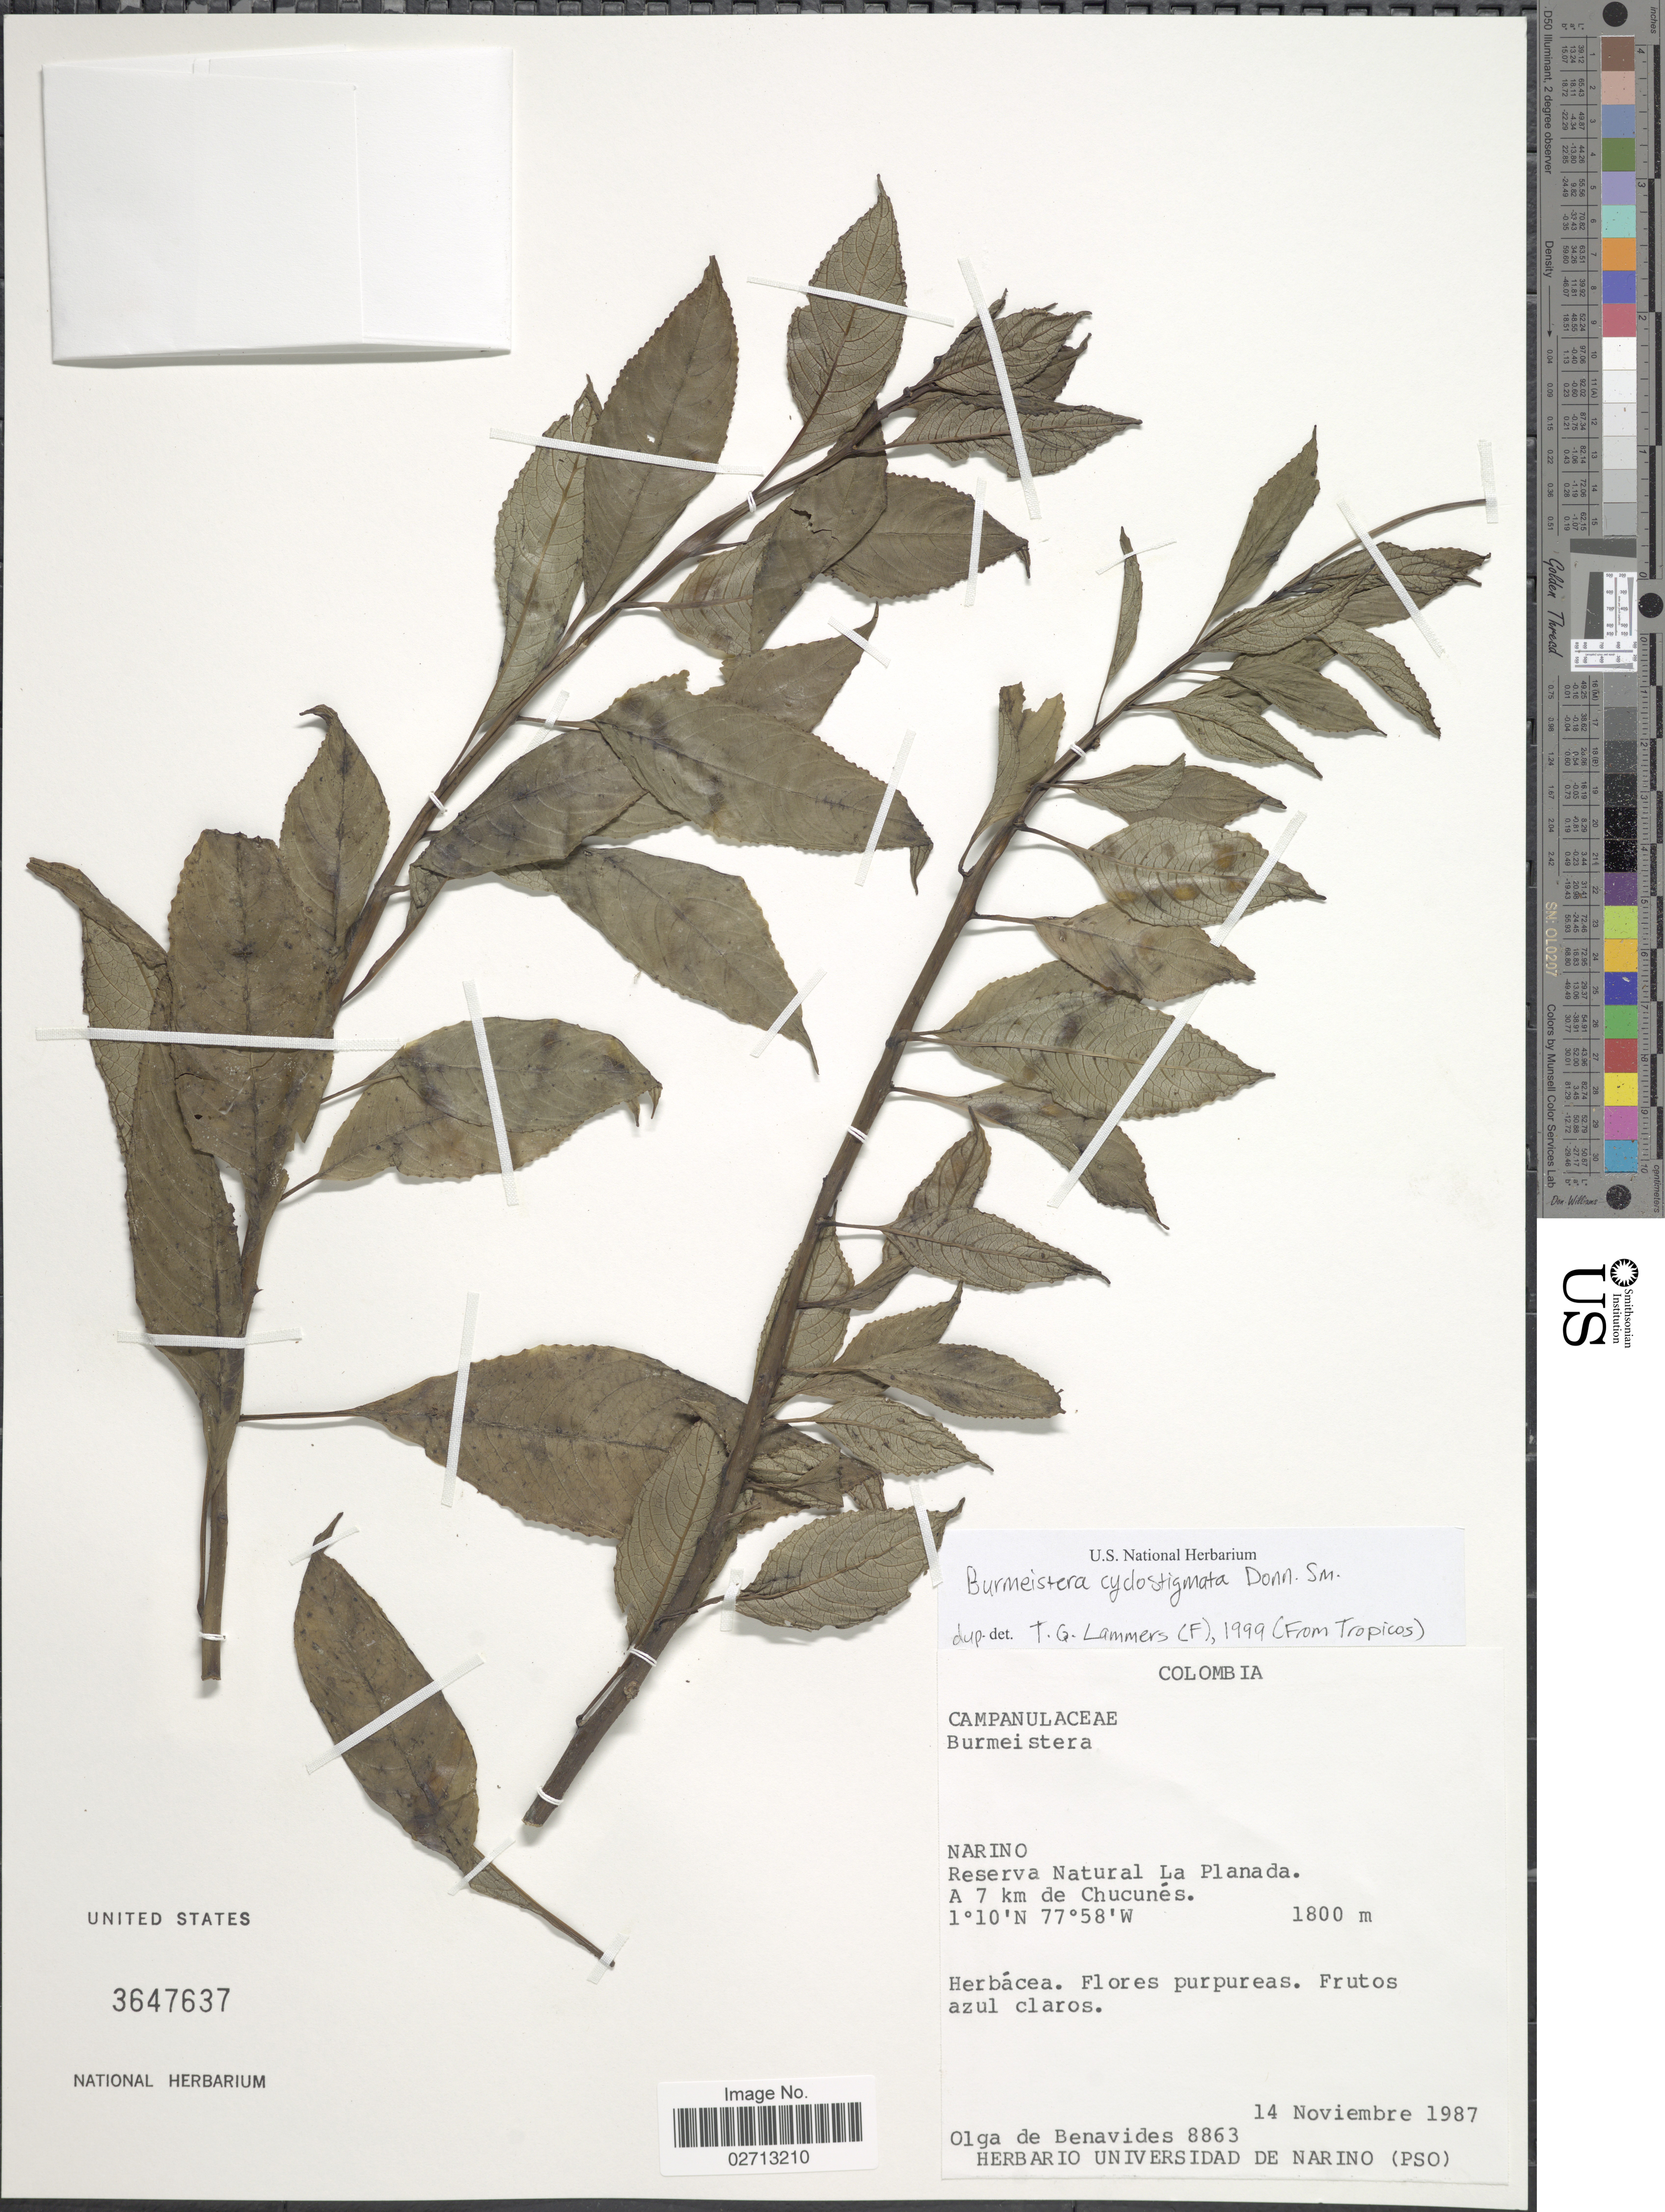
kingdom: Plantae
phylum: Tracheophyta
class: Magnoliopsida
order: Asterales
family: Campanulaceae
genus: Burmeistera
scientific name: Burmeistera cyclostigmata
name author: Donn. Sm.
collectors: Olga S. de Benavides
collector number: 8863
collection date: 1987-12-14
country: Colombia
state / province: Nariño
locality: Reserva Natural La Planada. A 7 km de Chucunés.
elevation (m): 1800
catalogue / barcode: US 3647637